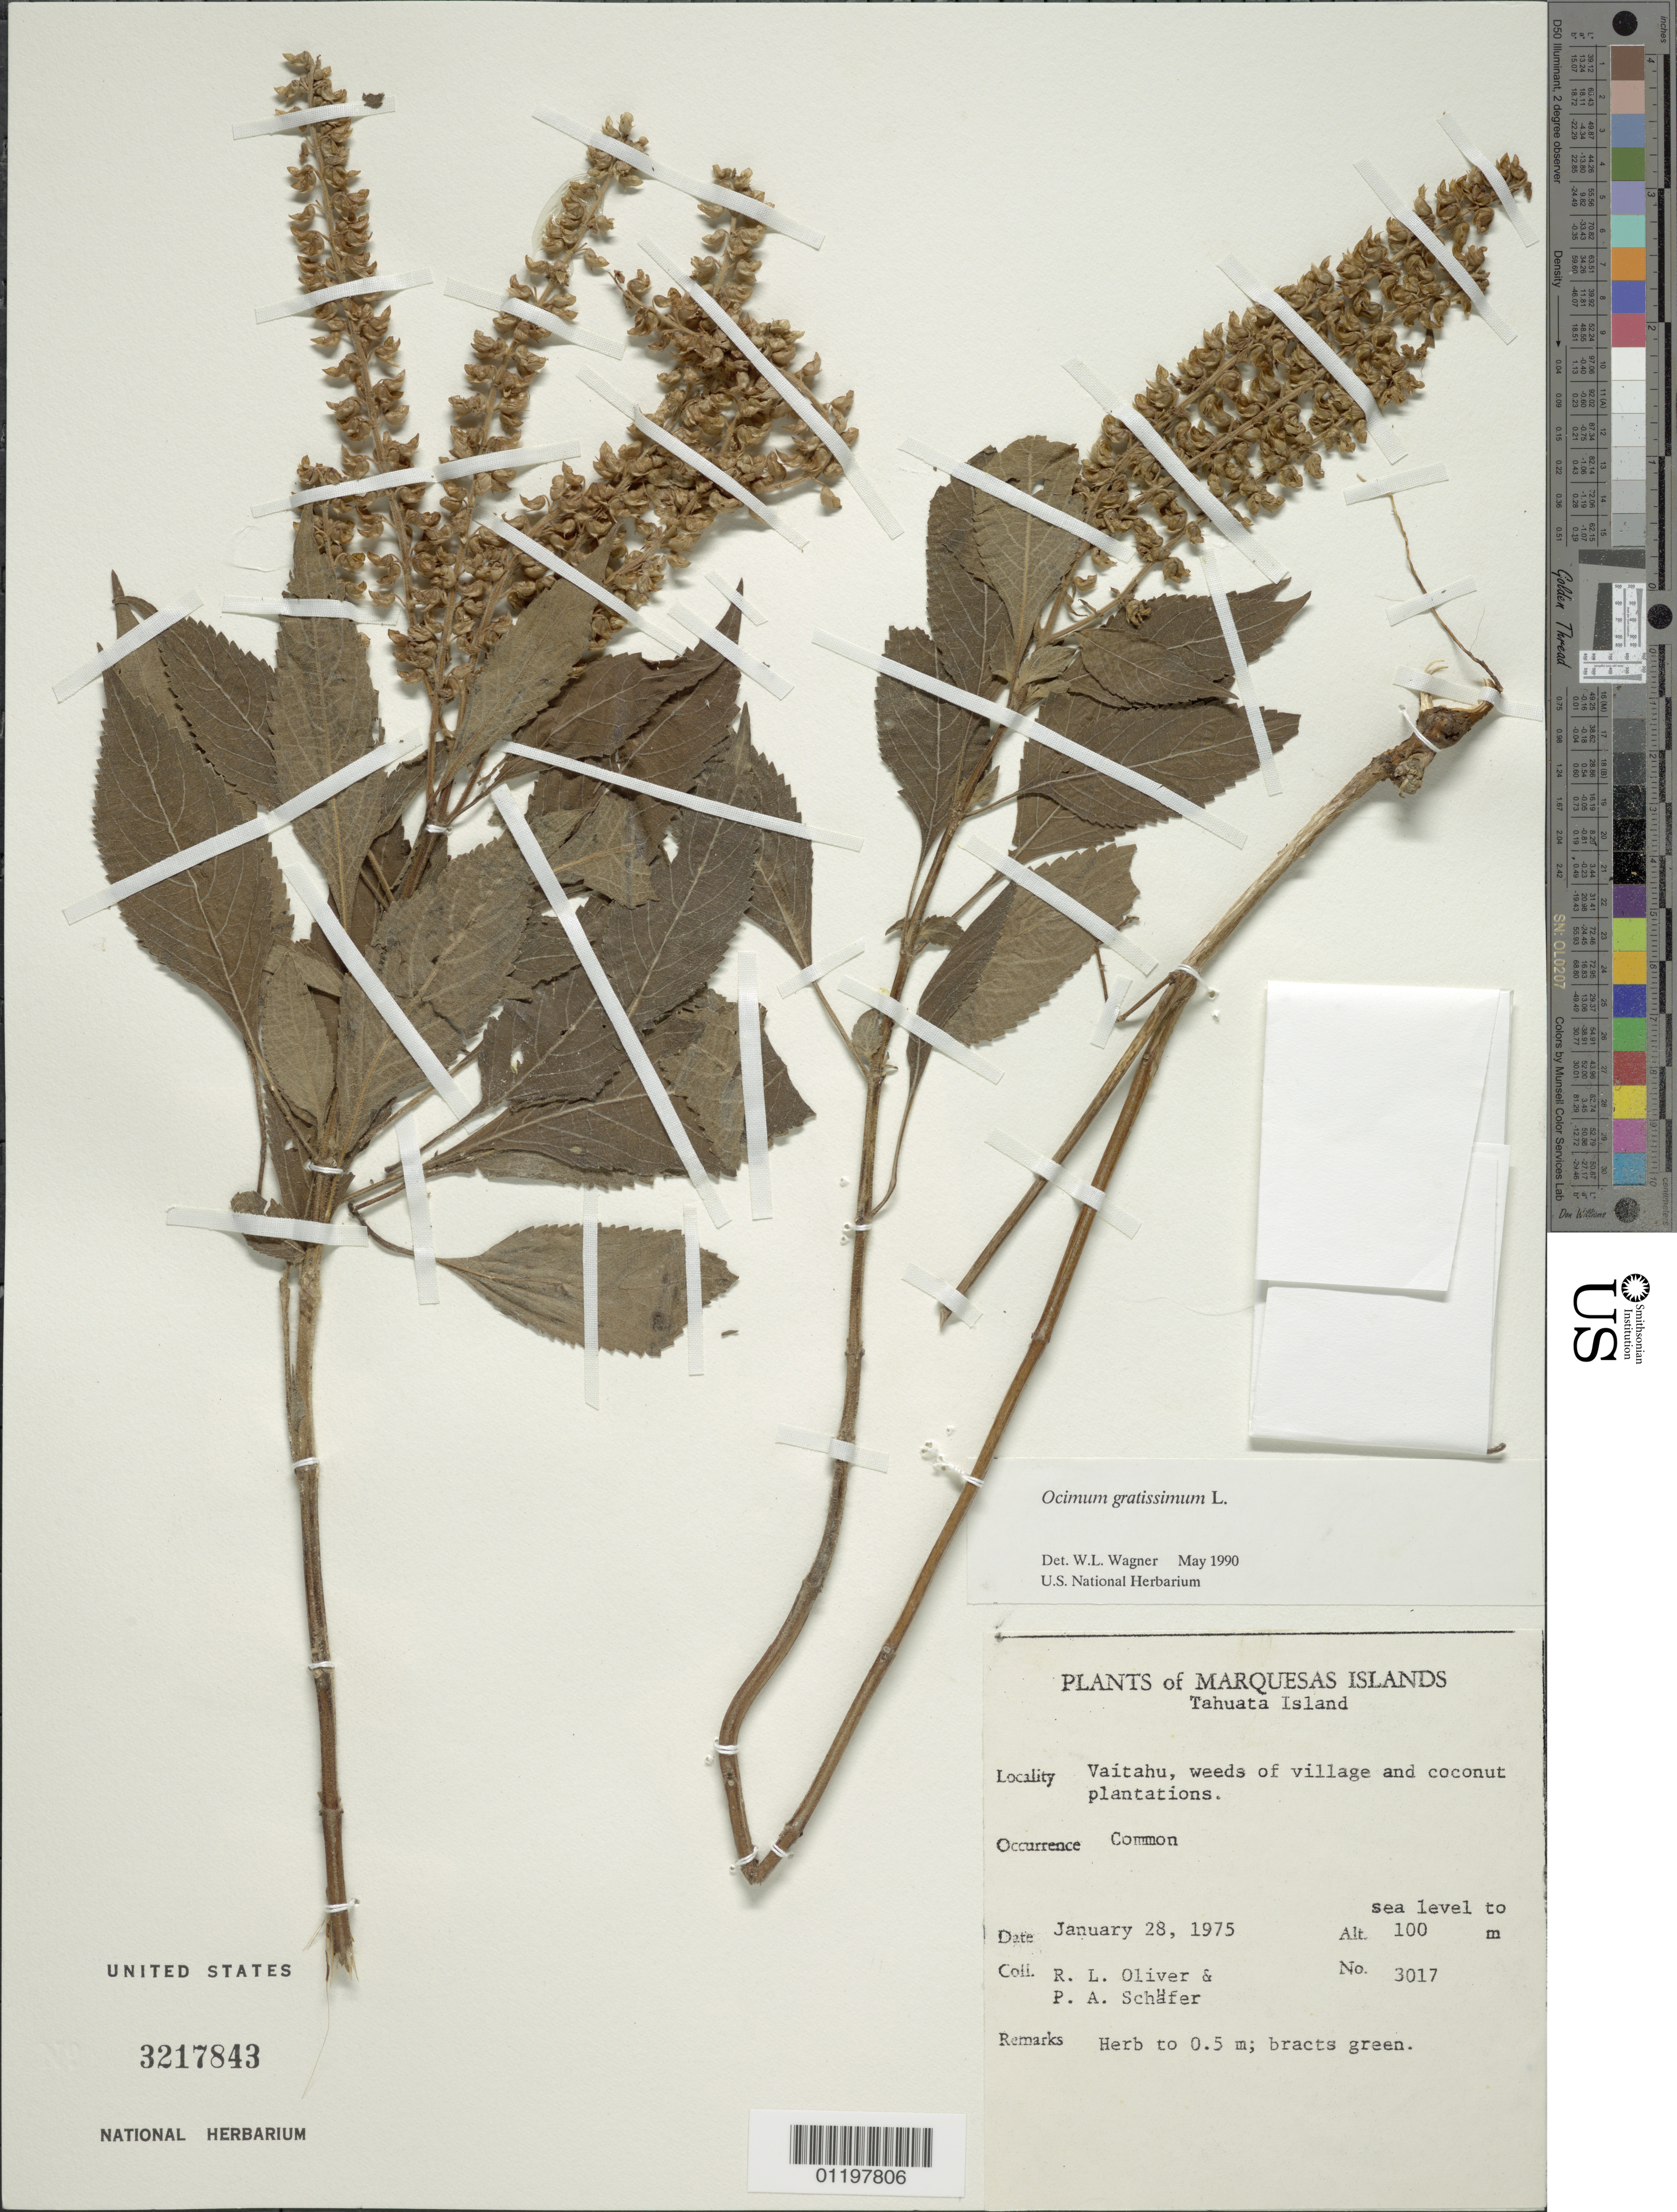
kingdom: Plantae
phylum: Tracheophyta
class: Magnoliopsida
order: Lamiales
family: Lamiaceae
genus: Ocimum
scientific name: Ocimum gratissimum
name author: L.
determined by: Wagner, W. L., (BOT), Smithsonian Institution - National Museum of Natural History (UNITED STATES)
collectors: R. L. Oliver & P. A. Schäfer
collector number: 3017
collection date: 1975-01-28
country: French Polynesia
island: Tahuata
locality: Vaitahu, village and coconut plantations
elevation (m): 0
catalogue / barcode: US 3217843